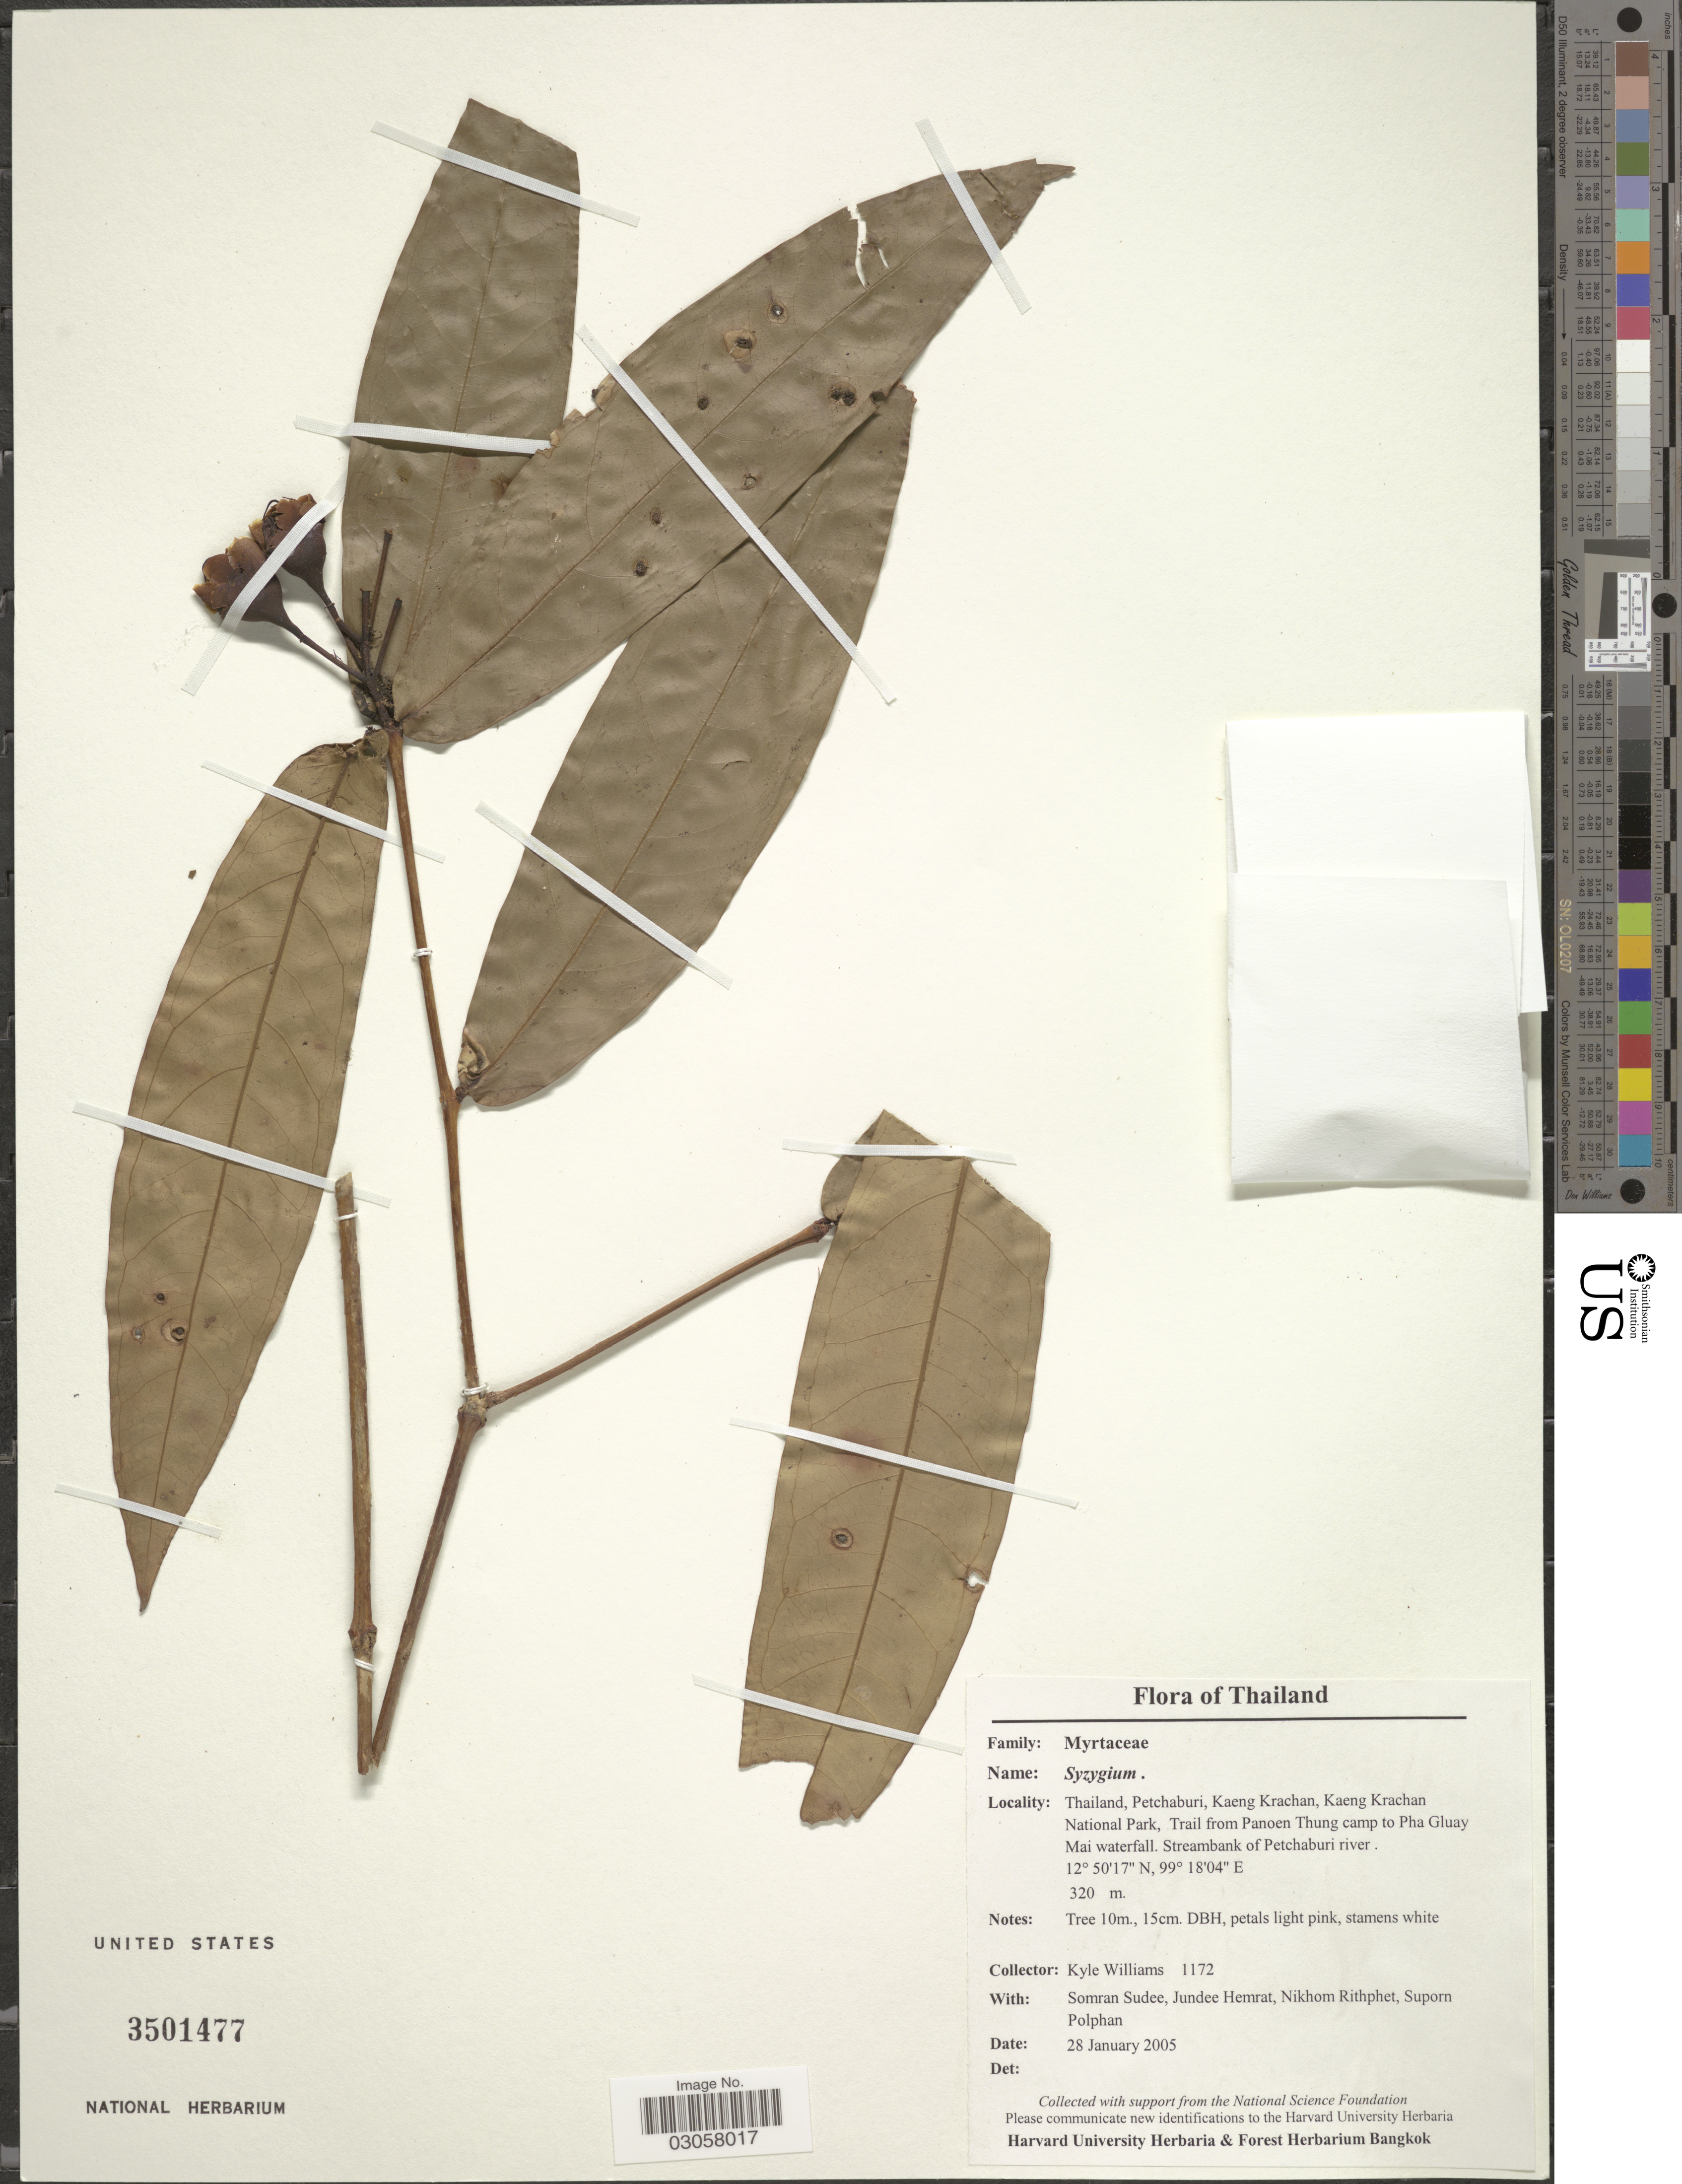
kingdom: Plantae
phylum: Tracheophyta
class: Magnoliopsida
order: Myrtales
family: Myrtaceae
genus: Syzygium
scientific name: Syzygium sp.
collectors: K. J. Williams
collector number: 1172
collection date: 2005-01-28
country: Thailand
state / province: Phetchaburi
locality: Kaeng Krachan, Kaeng Krachan National Park, Trail from Panoen Thung camp to Pha Gluay Mai waterfall. Streambank of Petchaburi river.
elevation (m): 320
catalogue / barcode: US 3501477